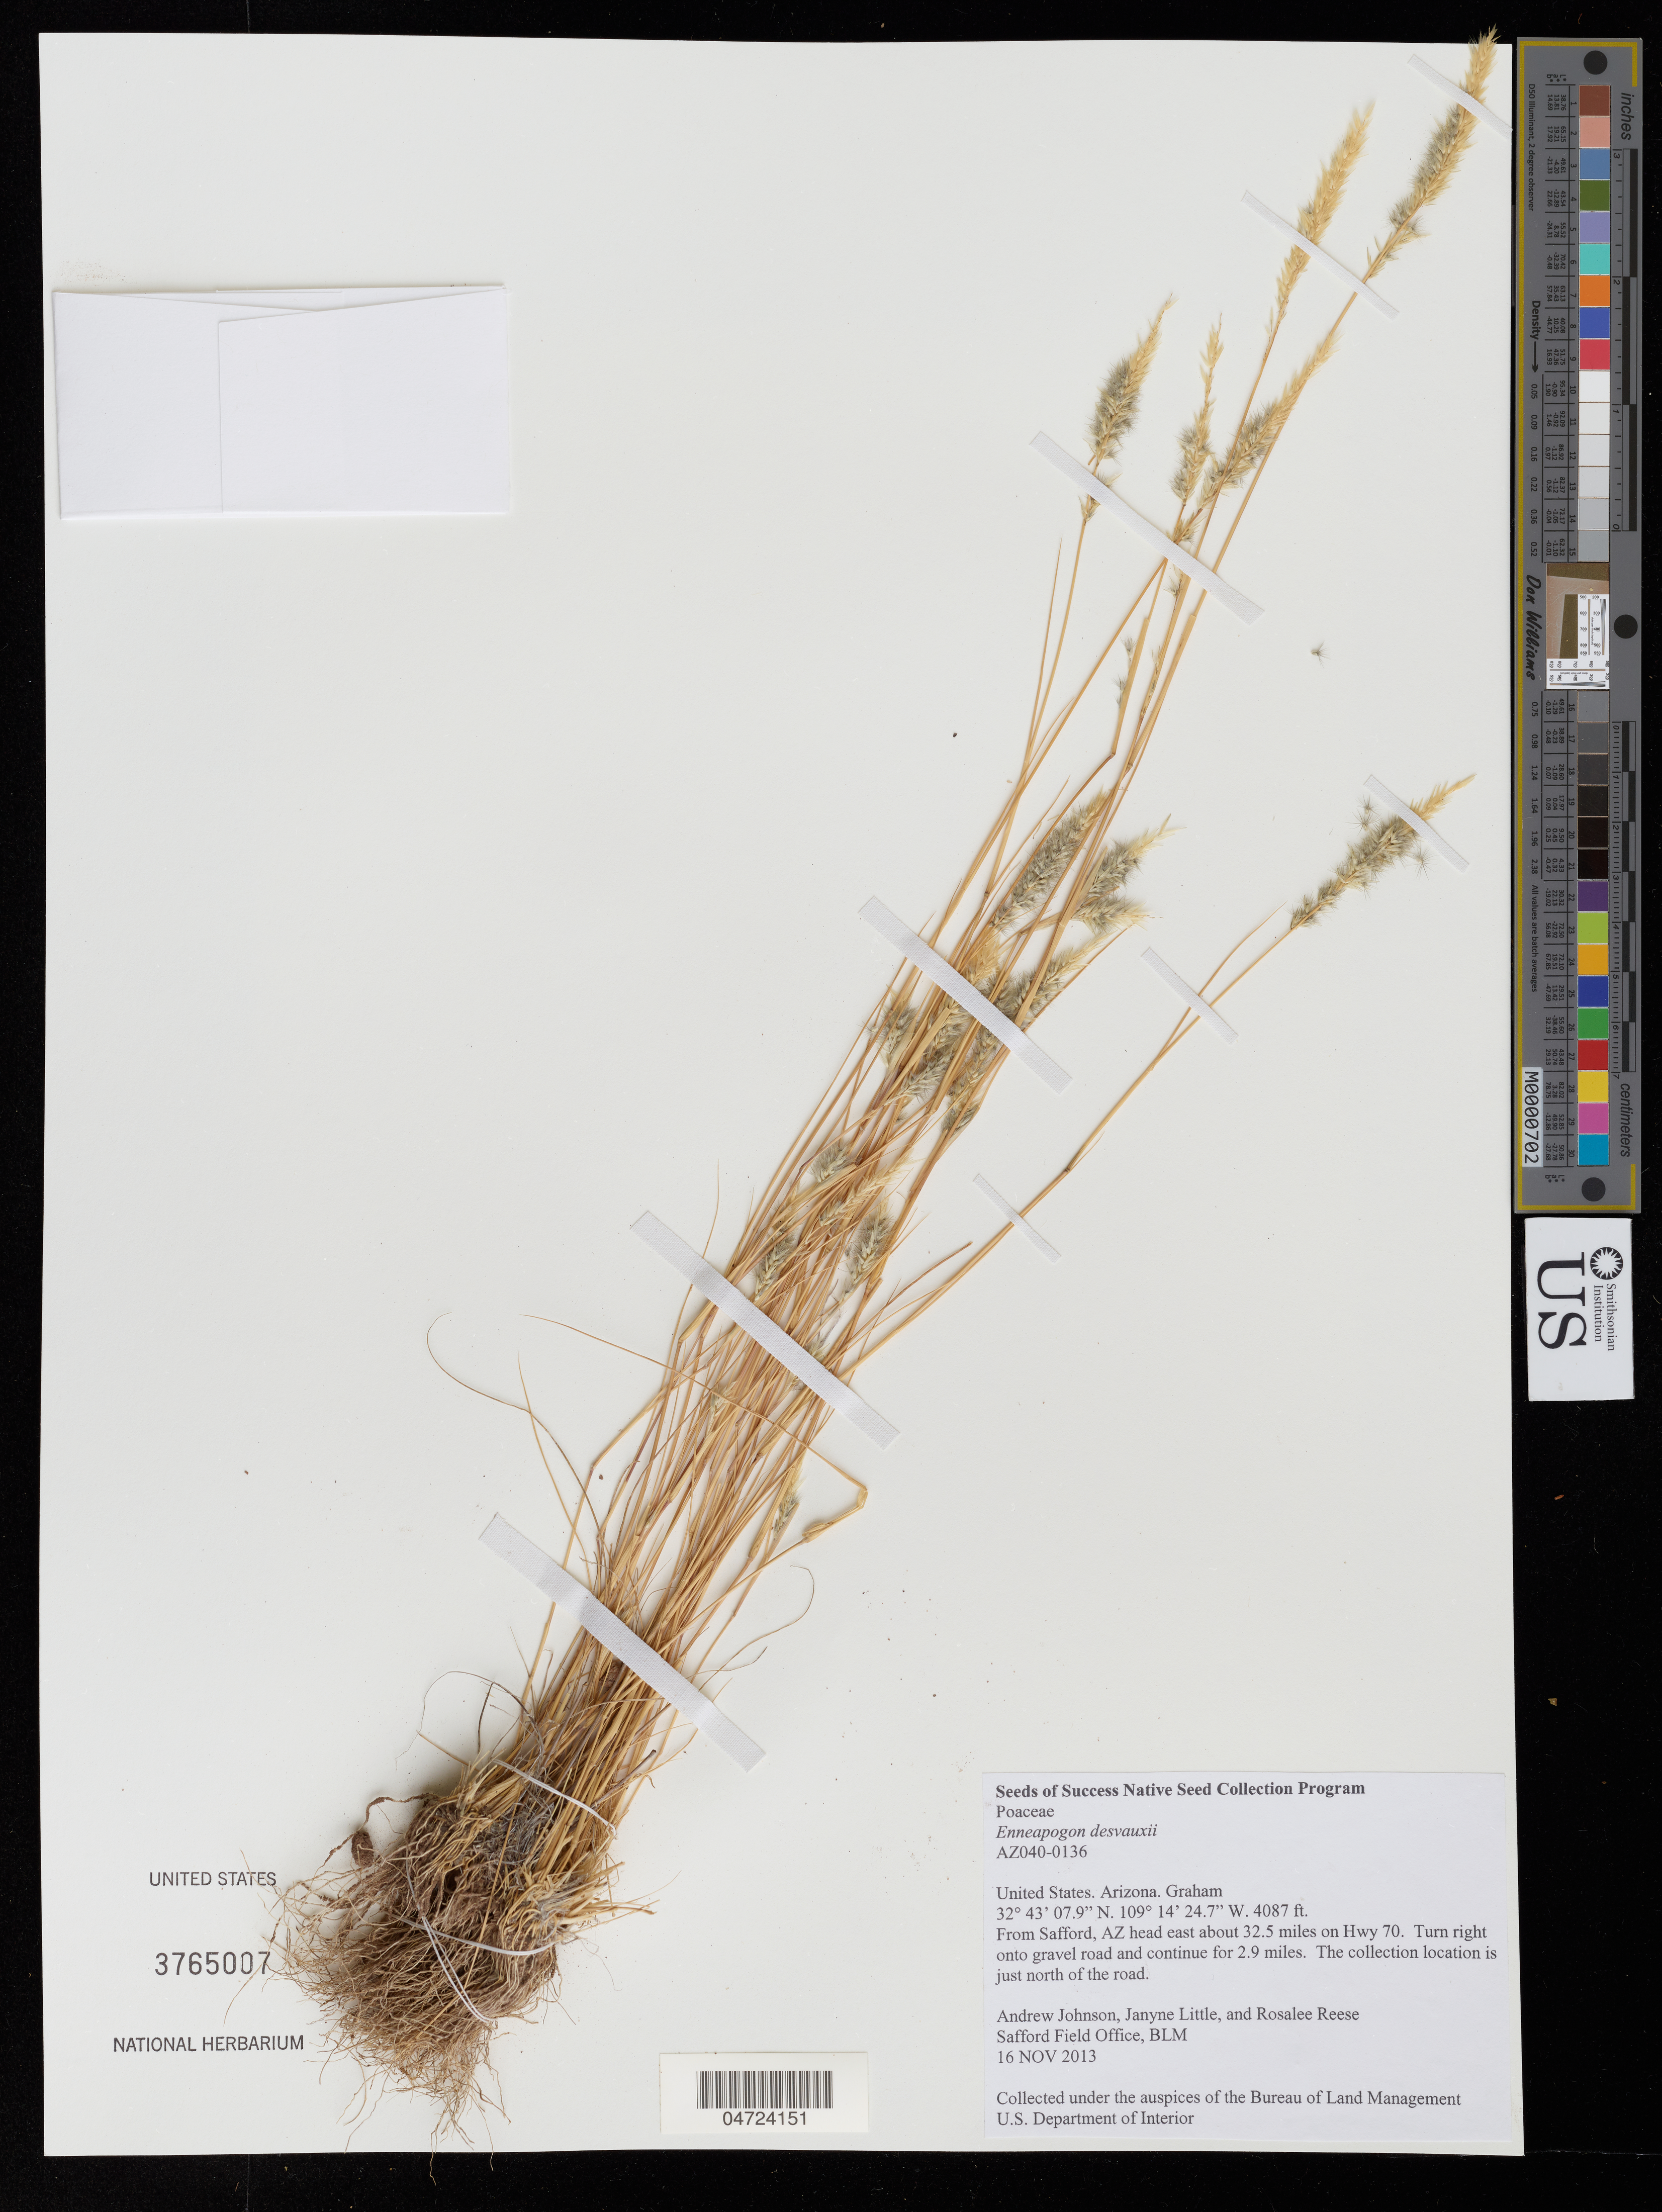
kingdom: Plantae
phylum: Tracheophyta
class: Liliopsida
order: Poales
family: Poaceae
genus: Enneapogon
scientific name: Enneapogon desvauxii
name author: P. Beauv.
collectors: A. Johnson, J. Little & R. Reese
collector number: AZ040-0136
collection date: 2013-11-16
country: United States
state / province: Arizona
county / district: Graham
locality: Graham. From Safford, AZ head east about 32.5 miles on Hwy 70. Turn right onto gravel road and continue for 2.9 miles. The collection location is just north of the road.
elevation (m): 1246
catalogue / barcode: US 3765007